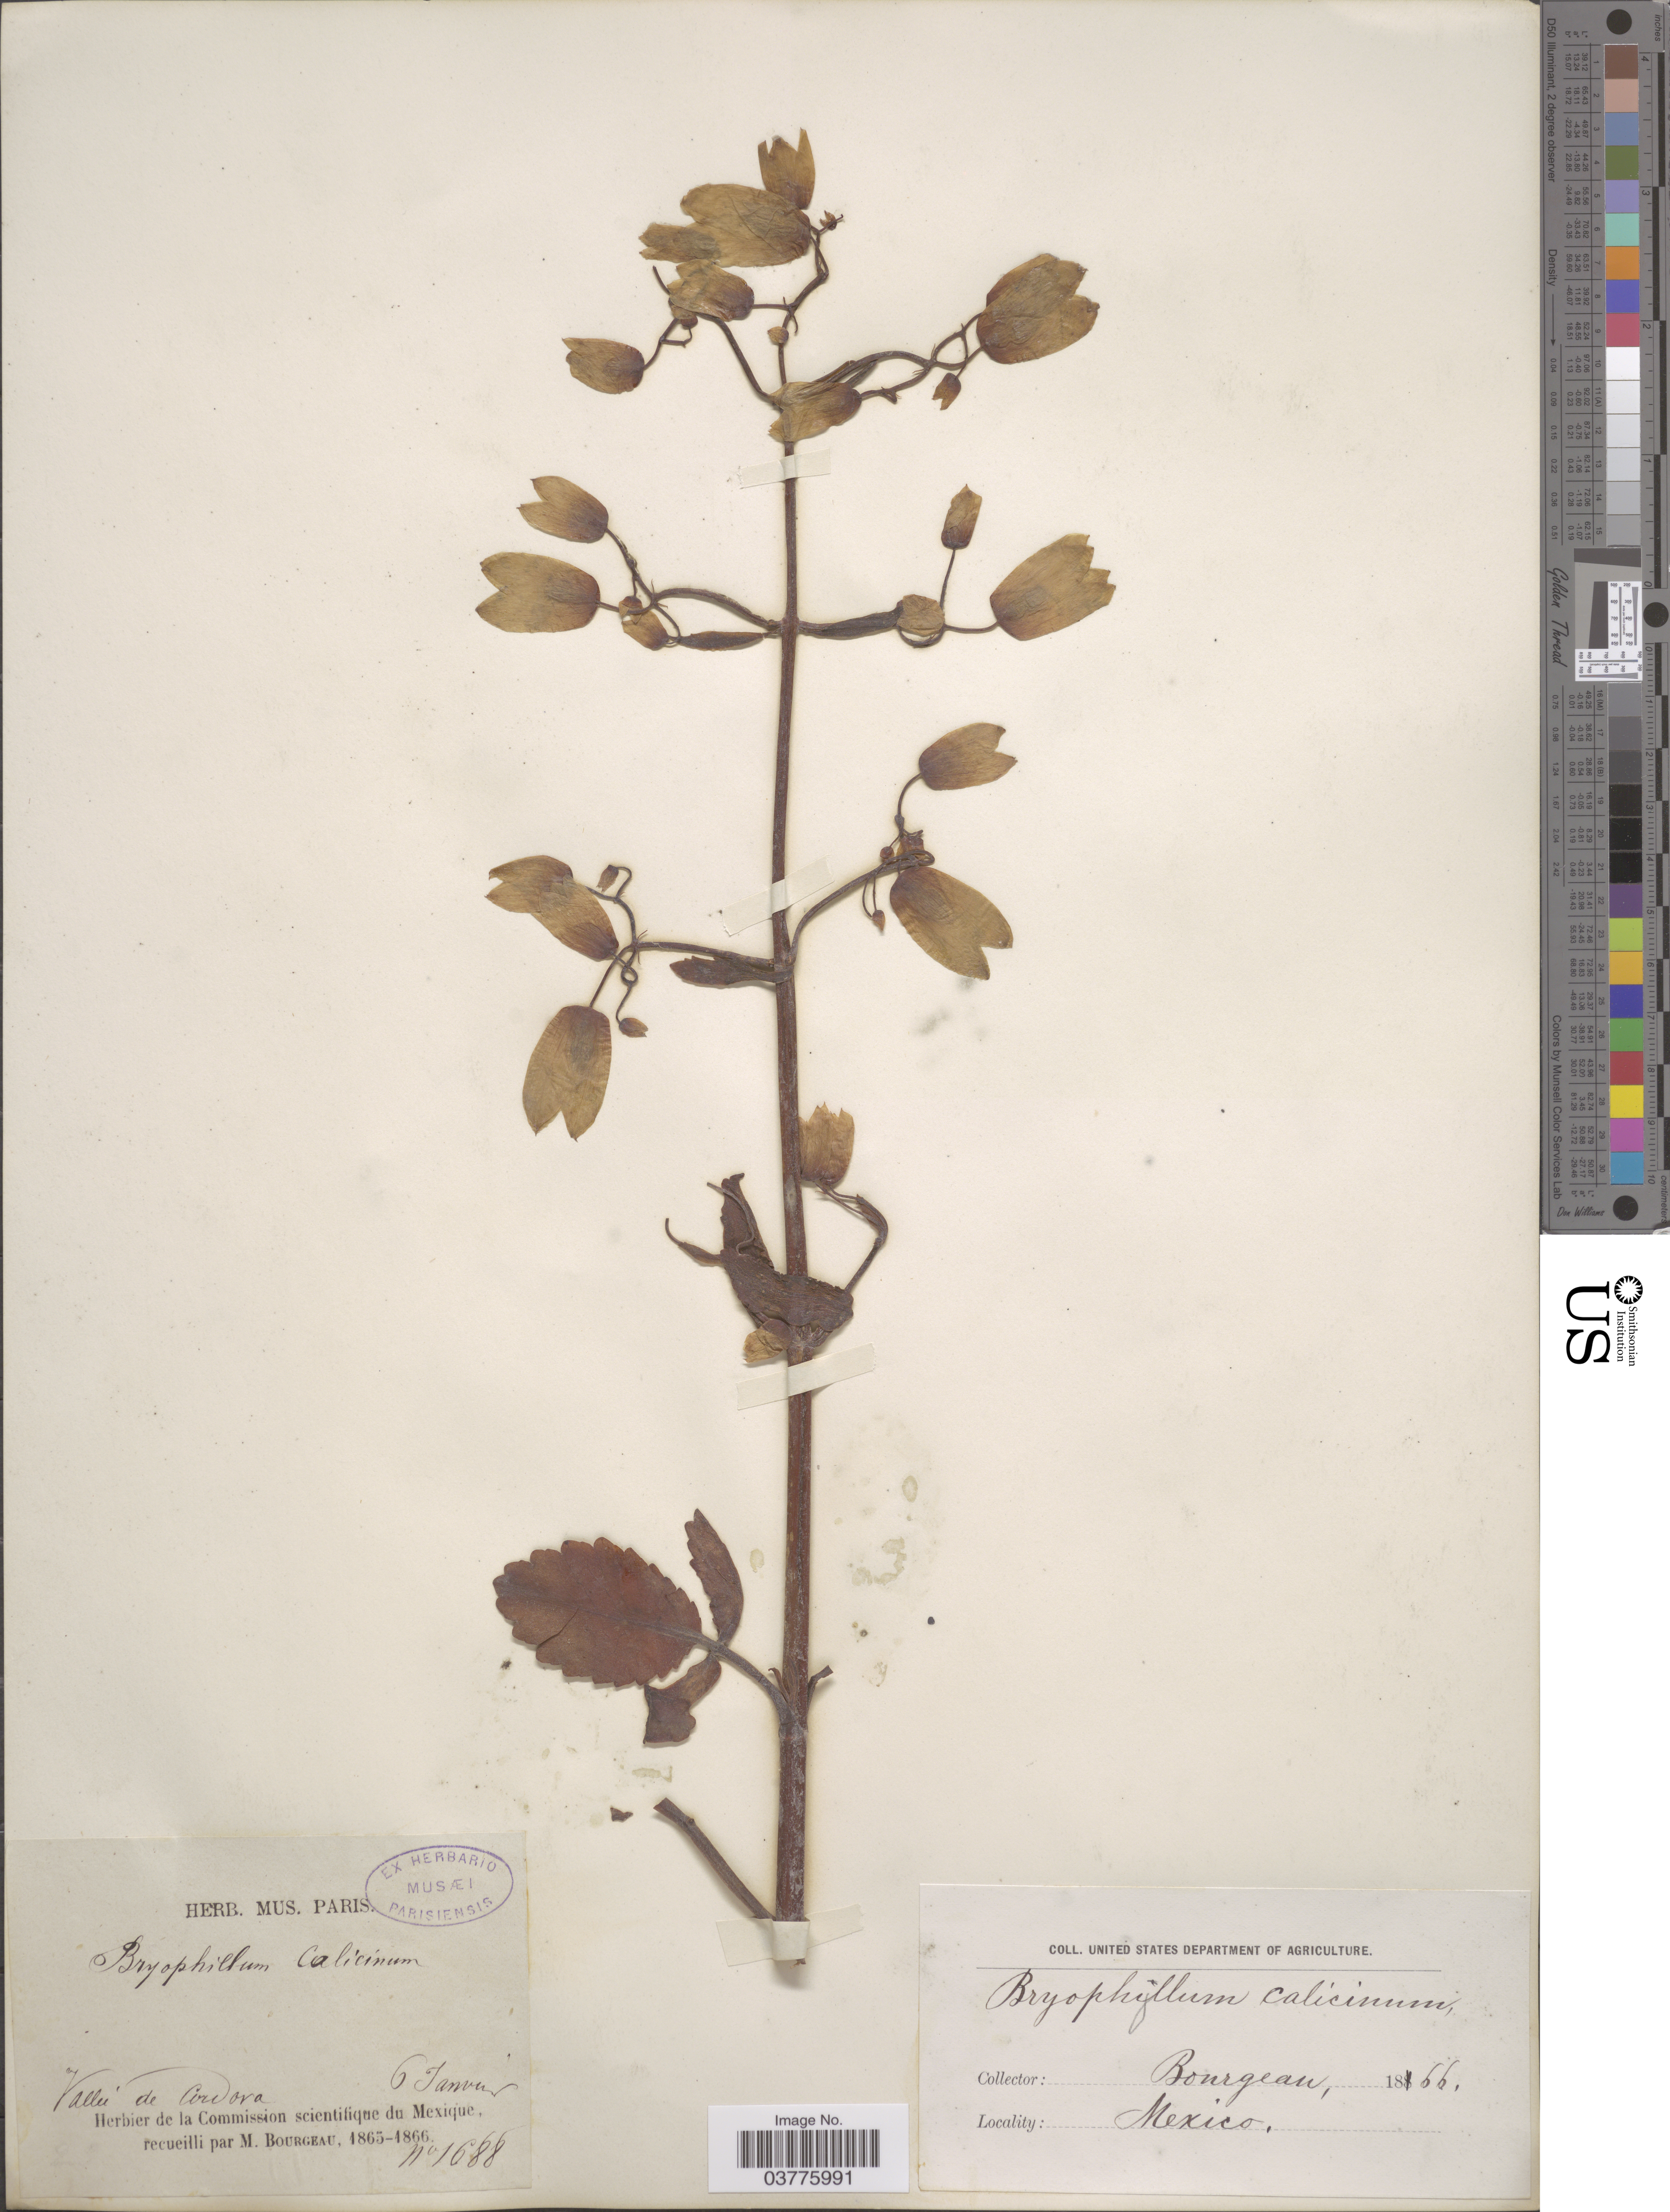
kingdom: Plantae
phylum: Tracheophyta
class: Magnoliopsida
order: Saxifragales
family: Crassulaceae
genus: Kalanchoe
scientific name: Kalanchoe pinnata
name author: (Lam.) Pers.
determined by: Strong, Mark T., (BOT), Smithsonian Institution - National Museum of Natural History (UNITED STATES)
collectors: M. Bourgeau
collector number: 1688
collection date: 1866-01-06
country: Mexico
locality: Vallée de Cordova.